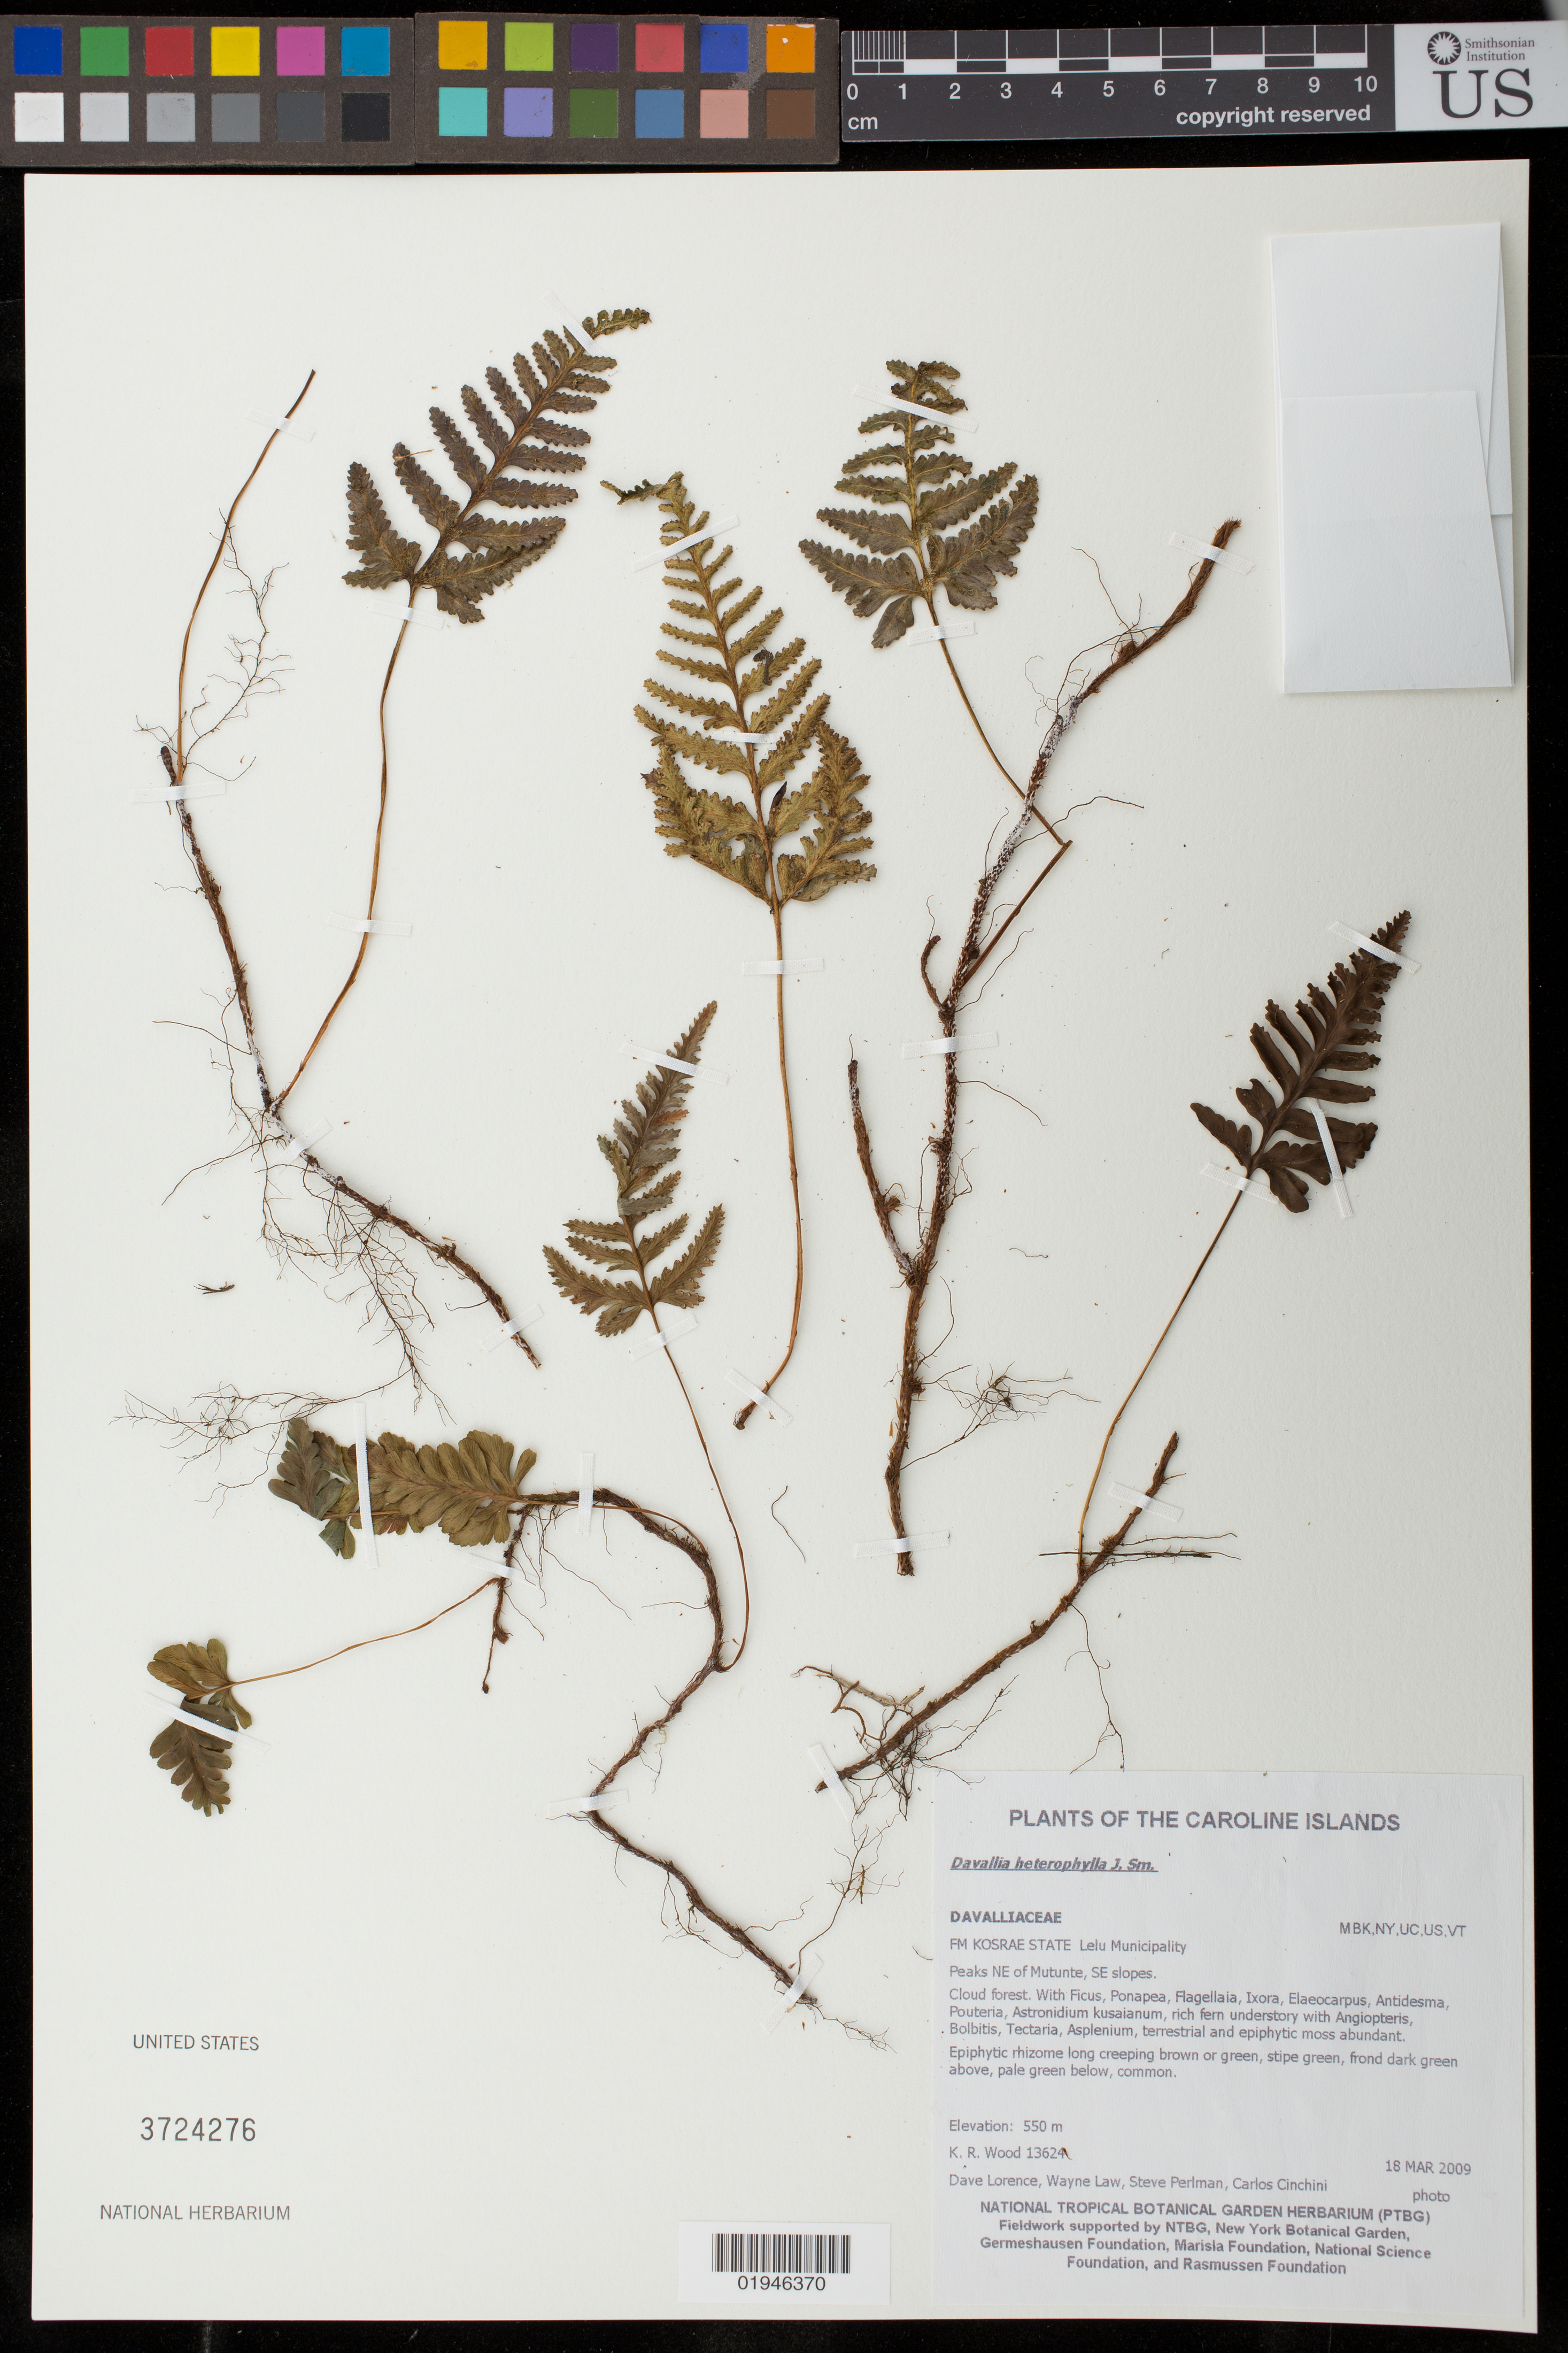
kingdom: Plantae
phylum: Tracheophyta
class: Polypodiopsida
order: Polypodiales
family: Davalliaceae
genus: Davallia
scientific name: Davallia heterophylla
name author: Sm.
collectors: K. R. Wood, W. Law, S. P. Perlman & C. Cinchini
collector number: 13624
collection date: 2009-03-18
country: Micronesia, Federated States of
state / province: Kosrae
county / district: Lelu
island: Lelu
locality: Lelu Municipality. Peaks NE of Mutunte, SE slopes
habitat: Cloud forest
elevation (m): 550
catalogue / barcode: US 3724276